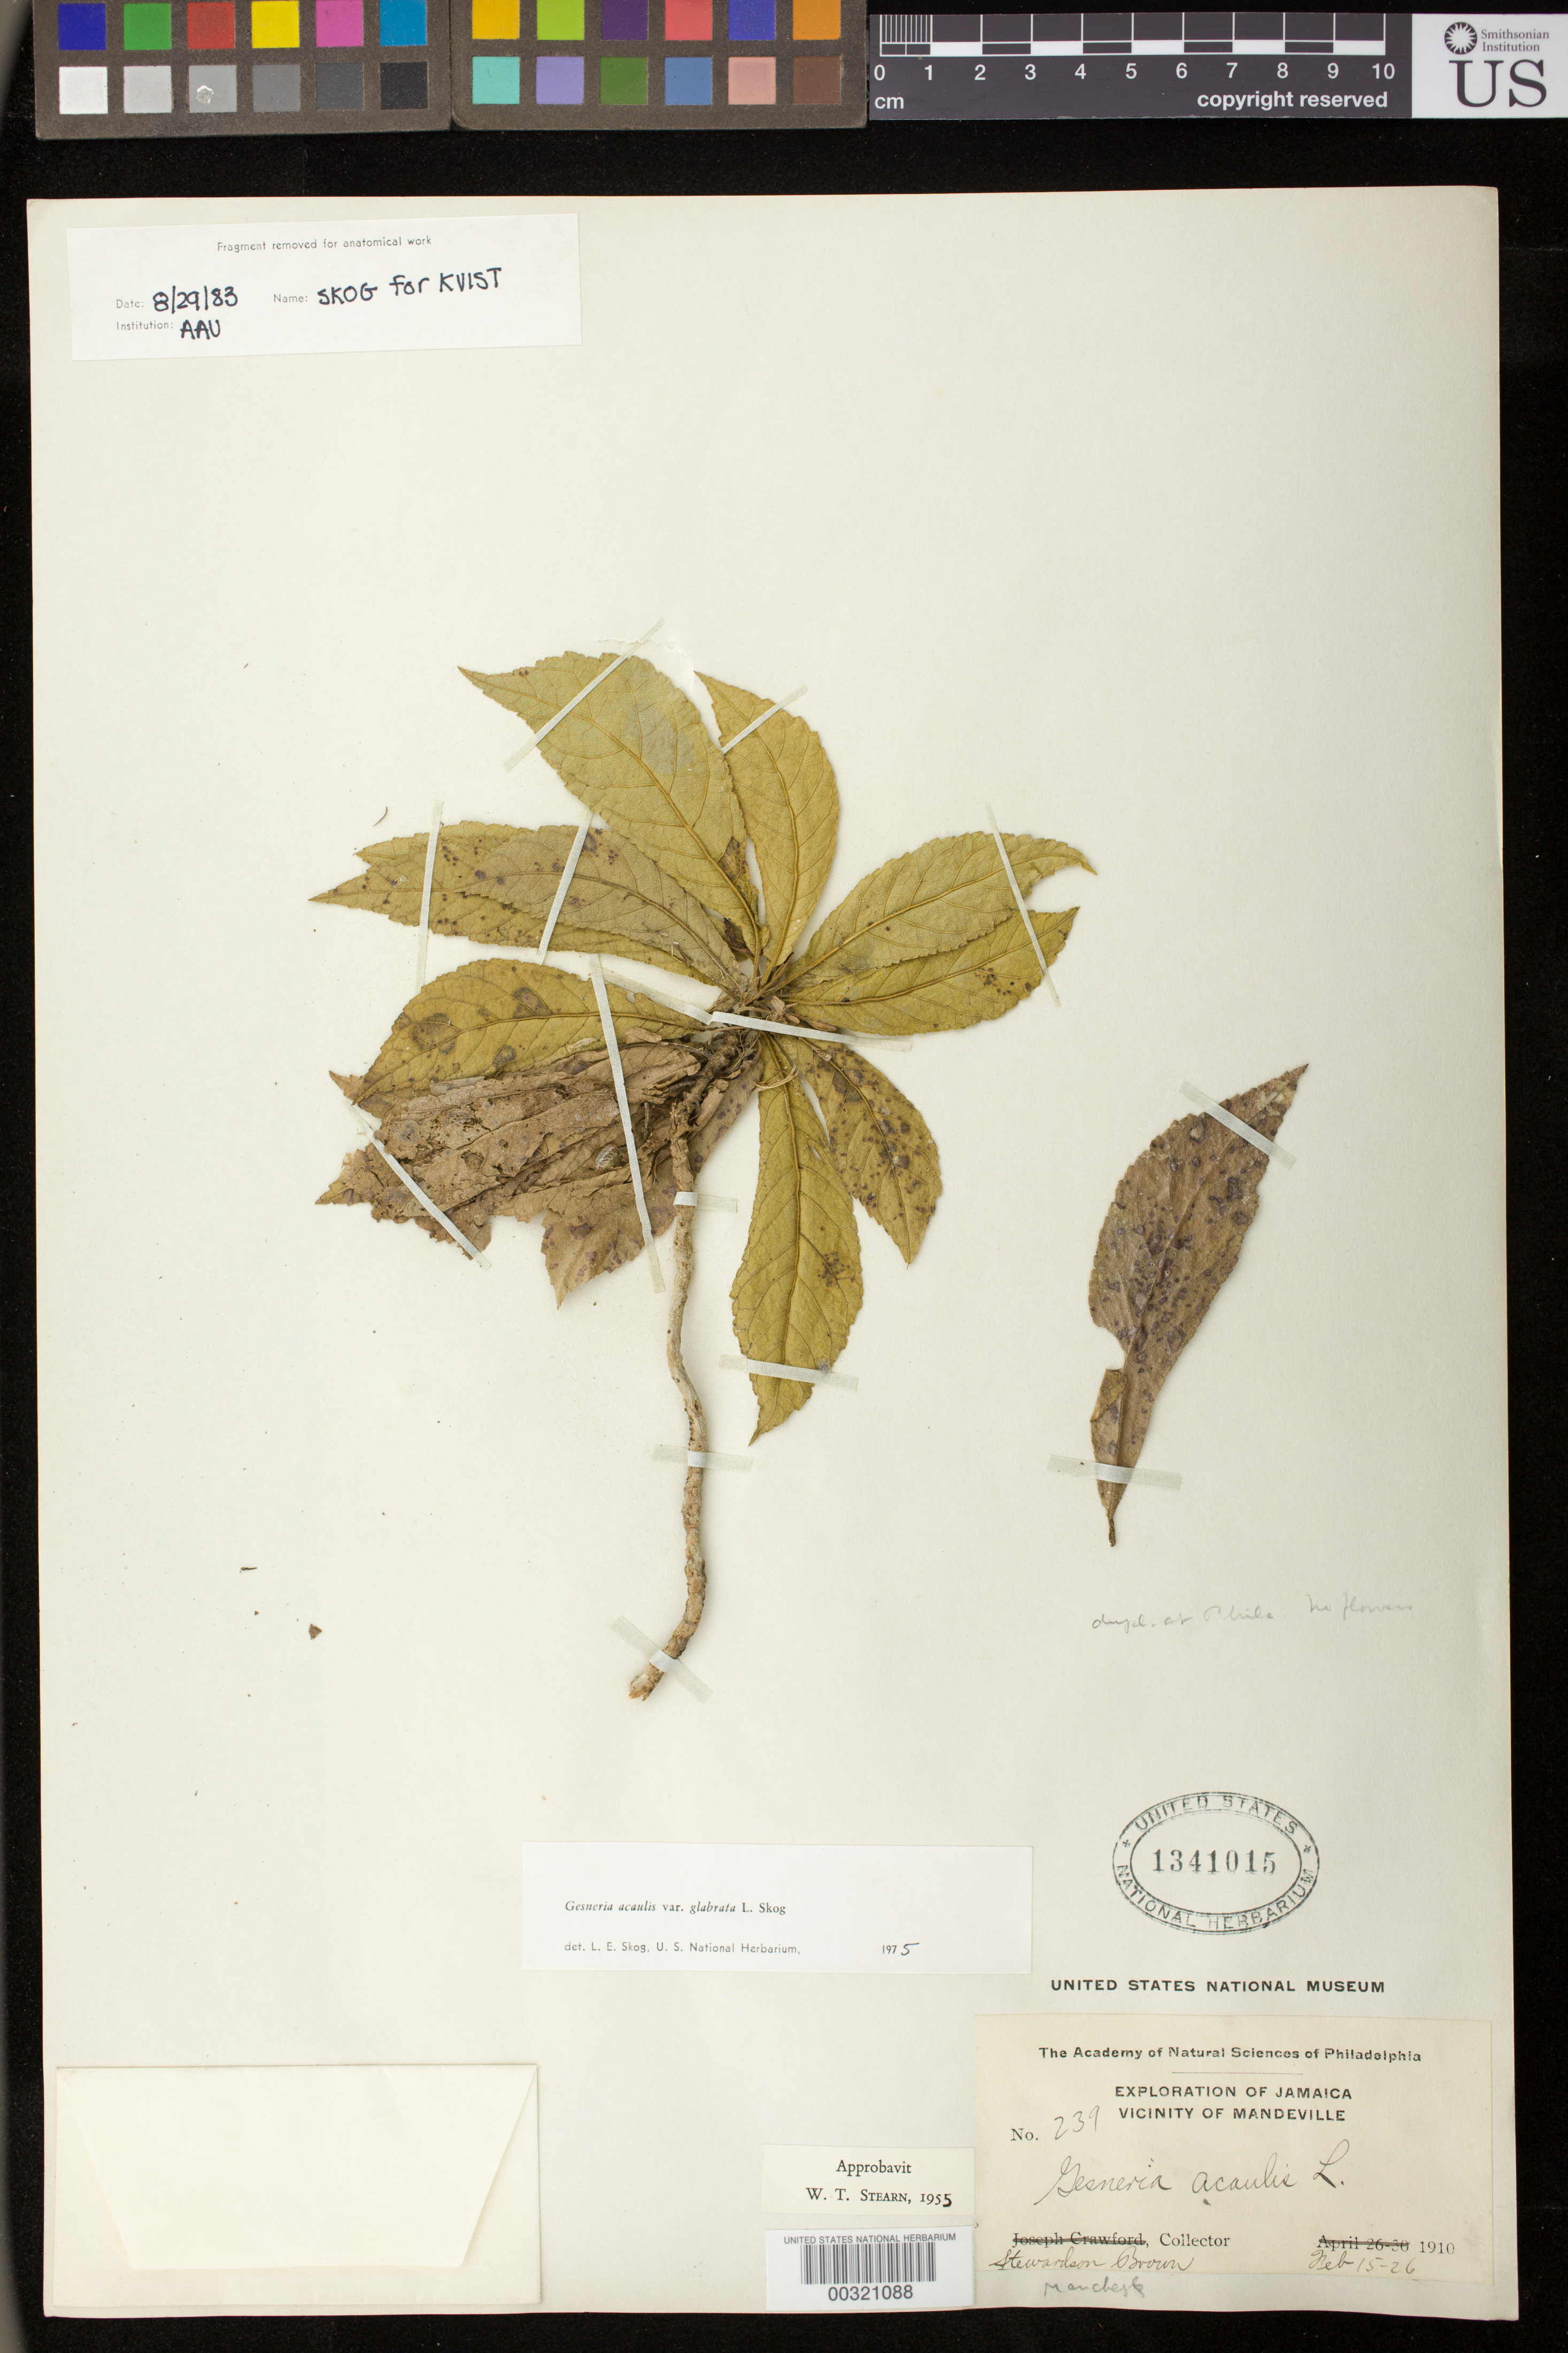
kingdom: Plantae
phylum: Tracheophyta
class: Magnoliopsida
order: Lamiales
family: Gesneriaceae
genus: Gesneria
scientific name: Gesneria acaulis var. glabrata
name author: L.E. Skog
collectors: S. Brown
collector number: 239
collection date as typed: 15-26 Feb 1910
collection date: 1910-02-15/1910-02-26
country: Jamaica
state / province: Manchester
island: Jamaica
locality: vicinity of Mandeville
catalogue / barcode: US 1341015